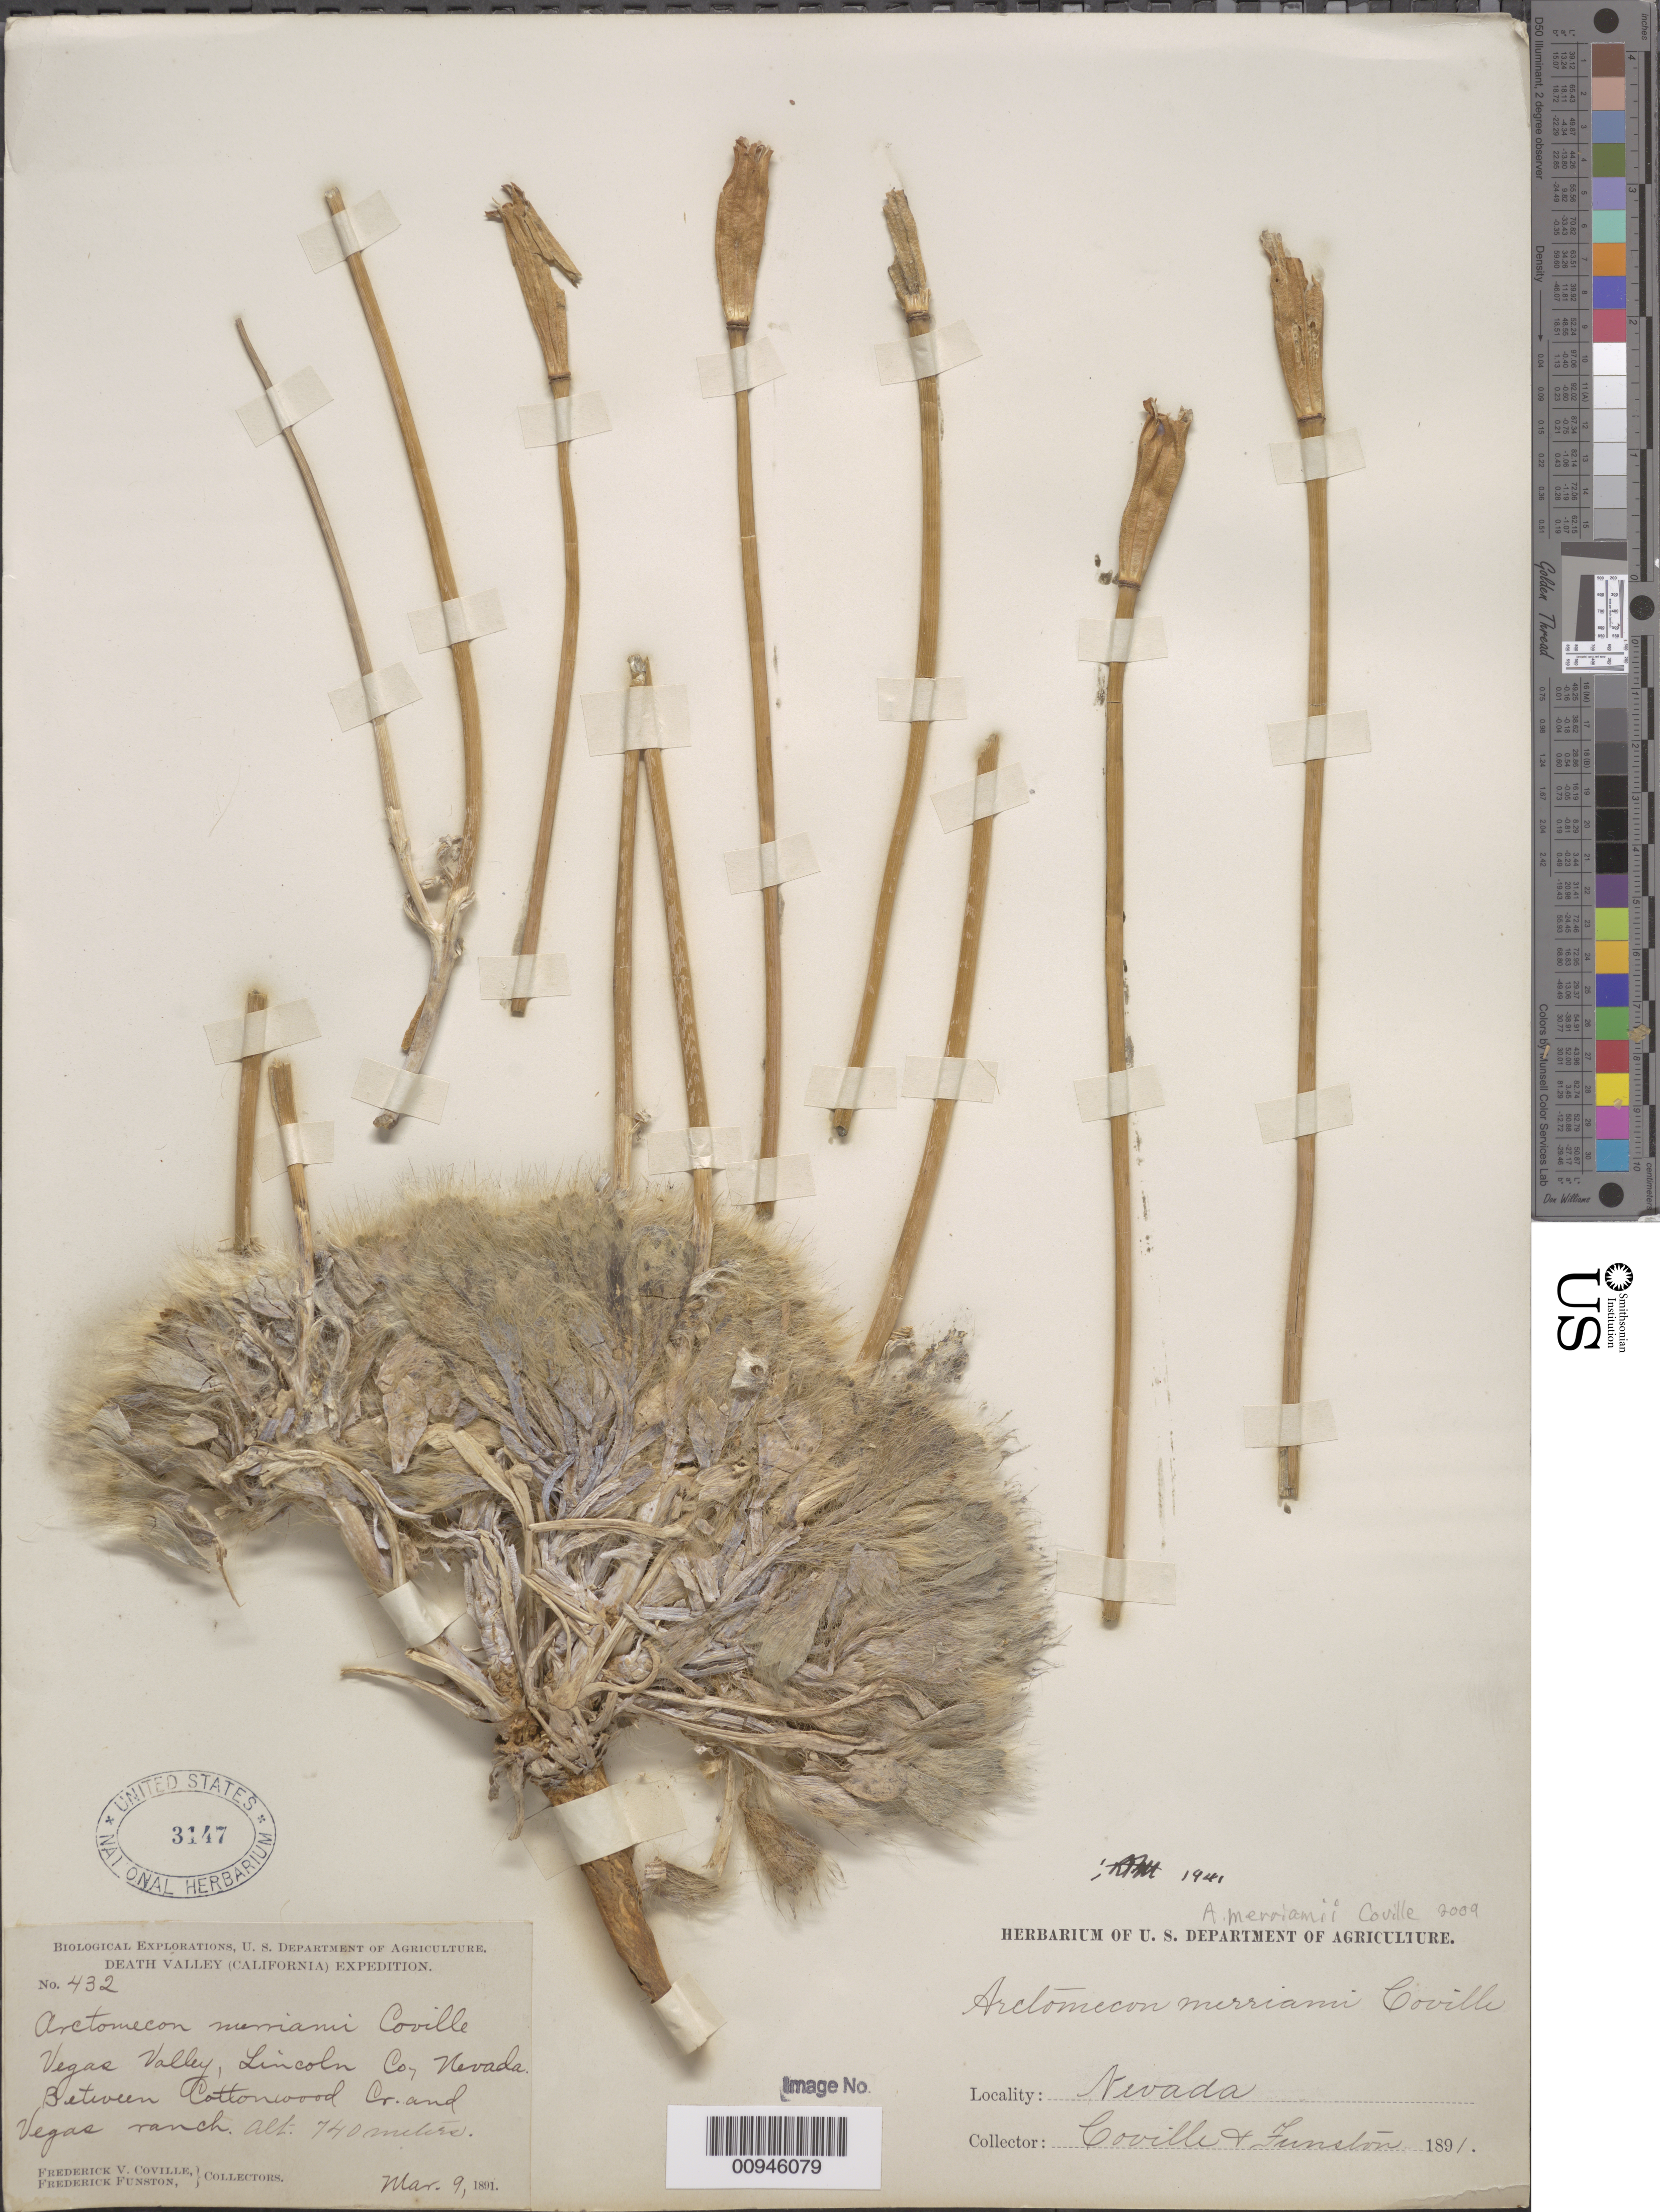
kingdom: Plantae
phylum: Tracheophyta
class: Magnoliopsida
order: Ranunculales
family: Papaveraceae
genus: Arctomecon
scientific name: Arctomecon merriamii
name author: Coville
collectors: F. V. Coville & F. Funston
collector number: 432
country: United States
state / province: Nevada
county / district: Lincoln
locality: Vegas Valley, between Cottonwood Cr. and Vegas ranch.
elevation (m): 740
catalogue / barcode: US 3147